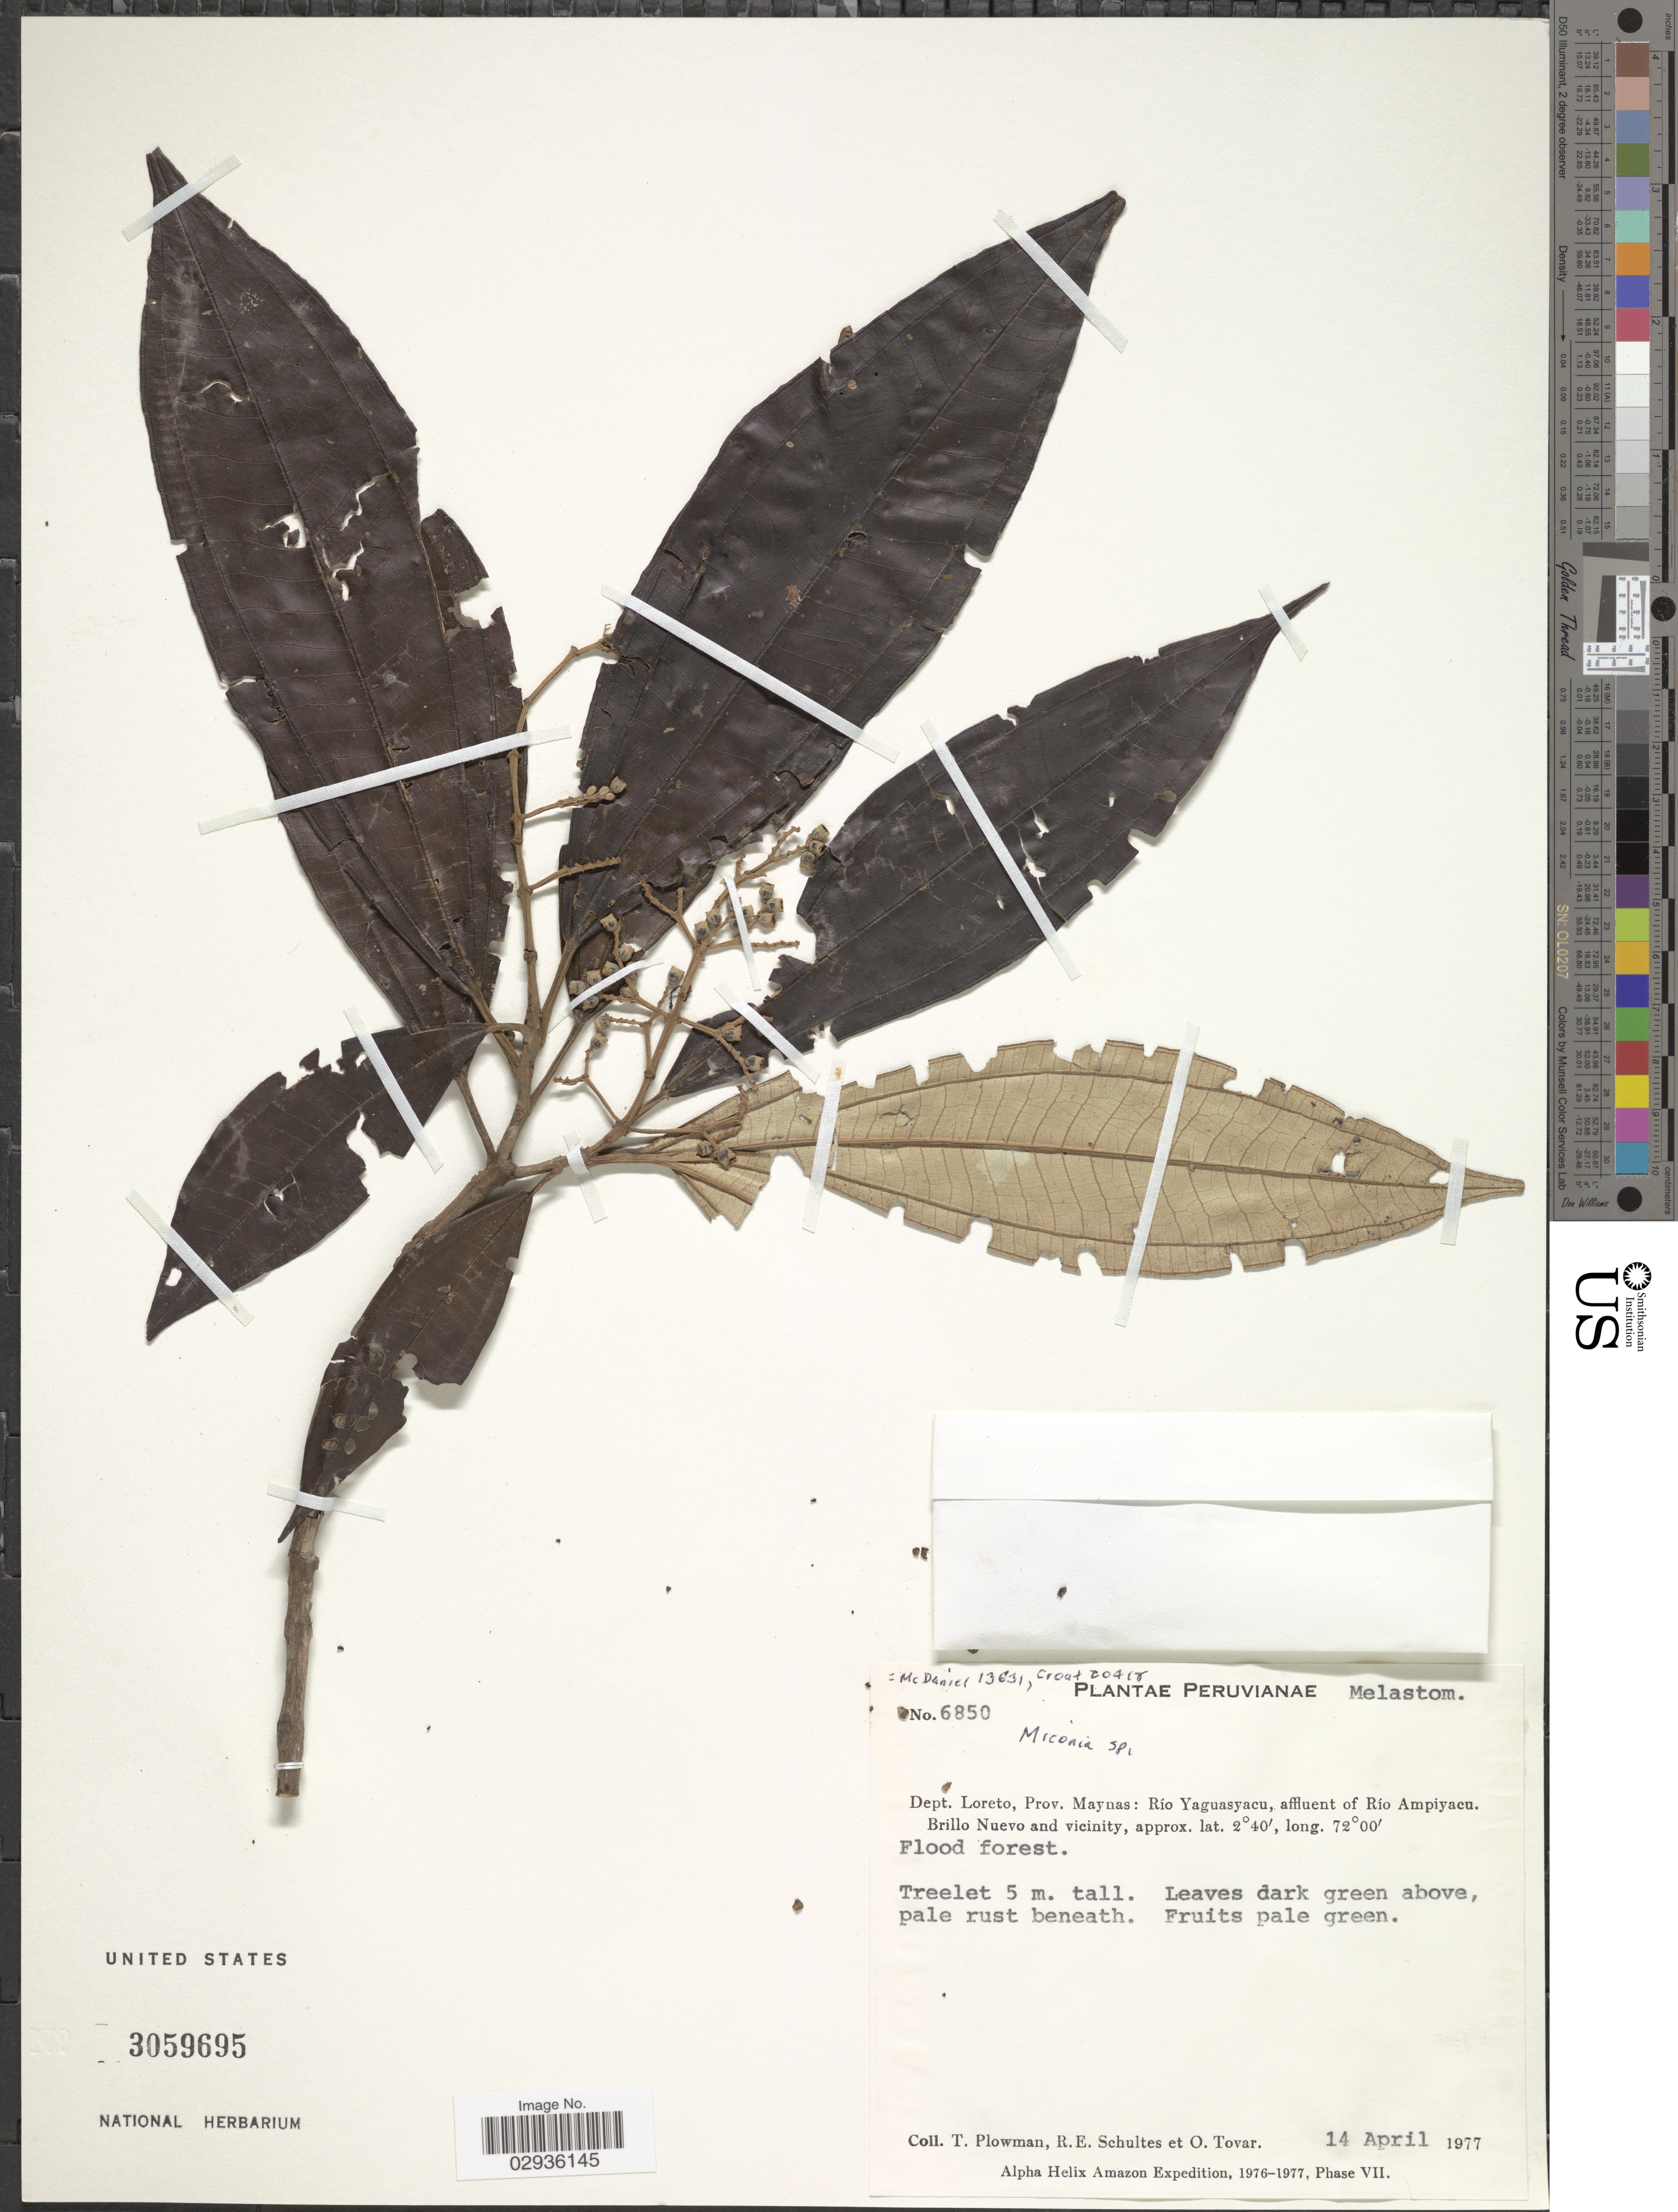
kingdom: Plantae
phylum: Tracheophyta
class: Magnoliopsida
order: Myrtales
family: Melastomataceae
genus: Miconia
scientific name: Miconia amnicola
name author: Wurdack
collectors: T. Plowman, R. E. Schultes & Ó. Tovar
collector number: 6850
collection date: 1977-04-14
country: Peru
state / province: Loreto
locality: Dept. Loreto: Prov. Maynas: Rio Yaguasyacu, affluent of Río Ampiyacu. Brillo Nuevo and vicinity. Amazon.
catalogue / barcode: US 3059695